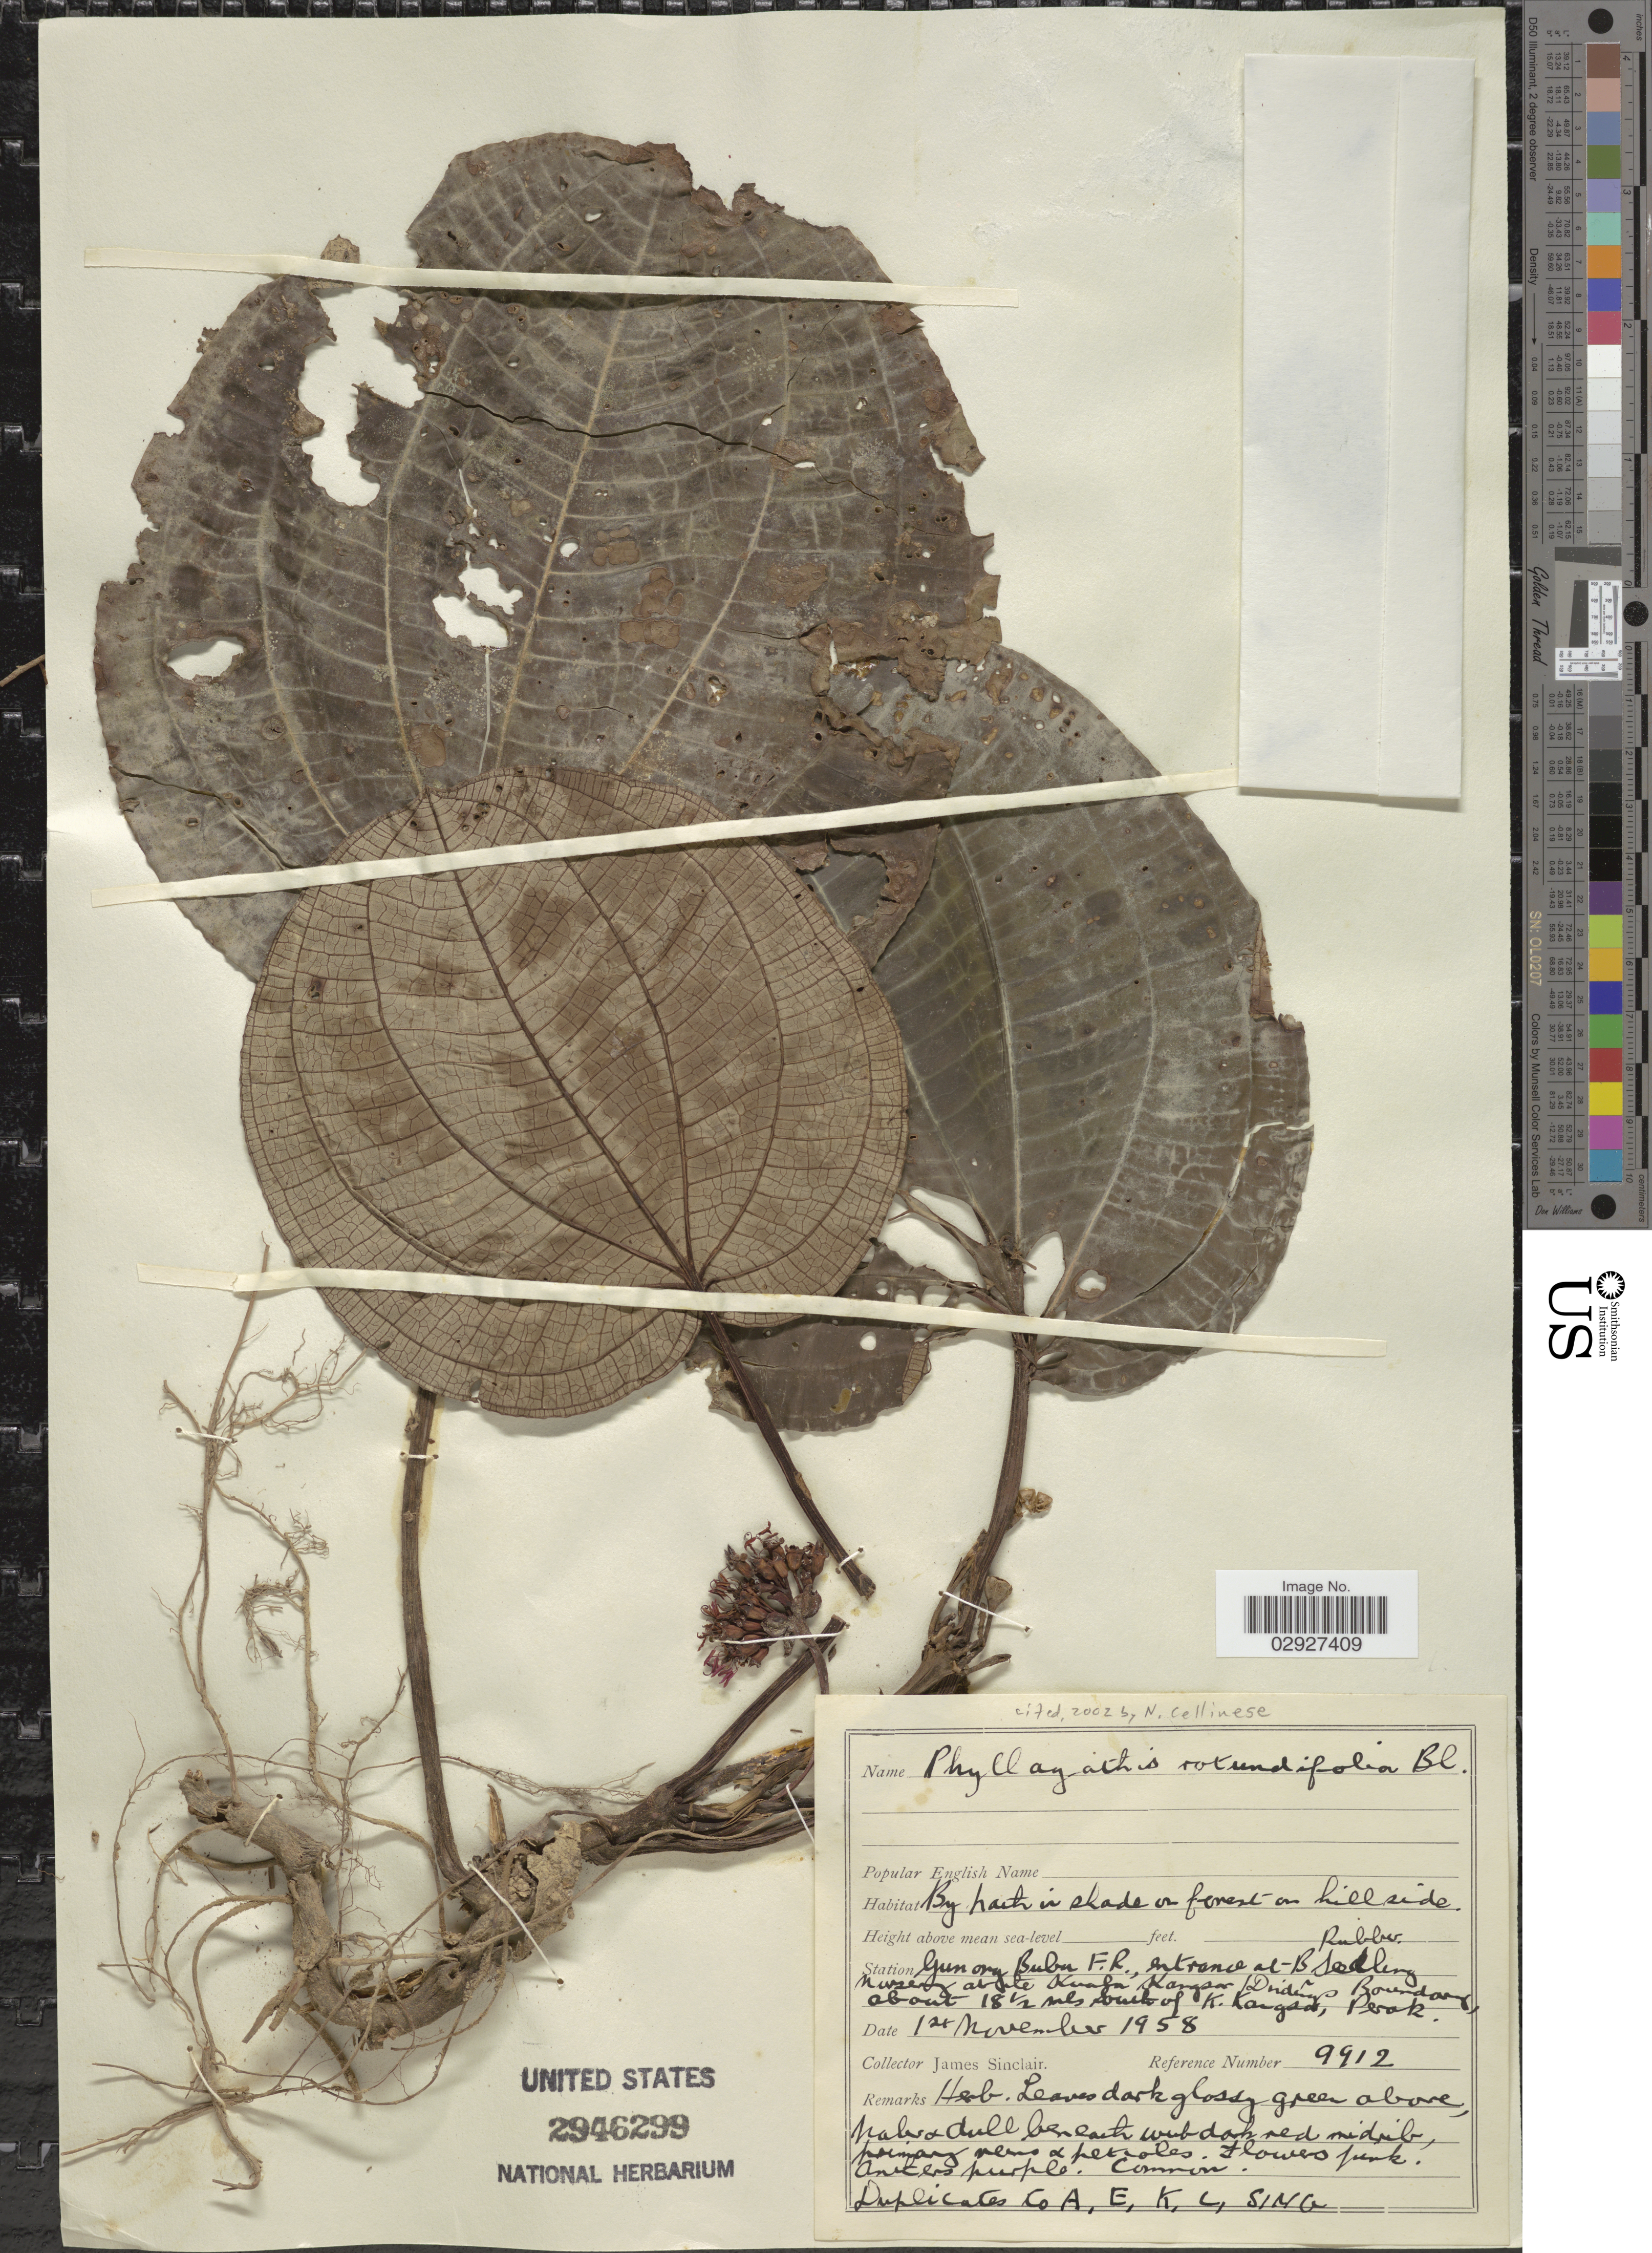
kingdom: Plantae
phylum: Tracheophyta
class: Magnoliopsida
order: Myrtales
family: Melastomataceae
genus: Phyllagathis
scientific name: Phyllagathis rotundifolia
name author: (Jack) Blume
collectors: J. Sinclair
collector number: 9912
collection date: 1958-11-01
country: Malaysia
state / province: Perak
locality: Station Gunong Bubu F.R. entrance at B-seedling nursery at the Kuala Kangsar/Dindings Boundary, about 18½ mls south of K. Kangsar, Perak.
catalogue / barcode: US 2946299